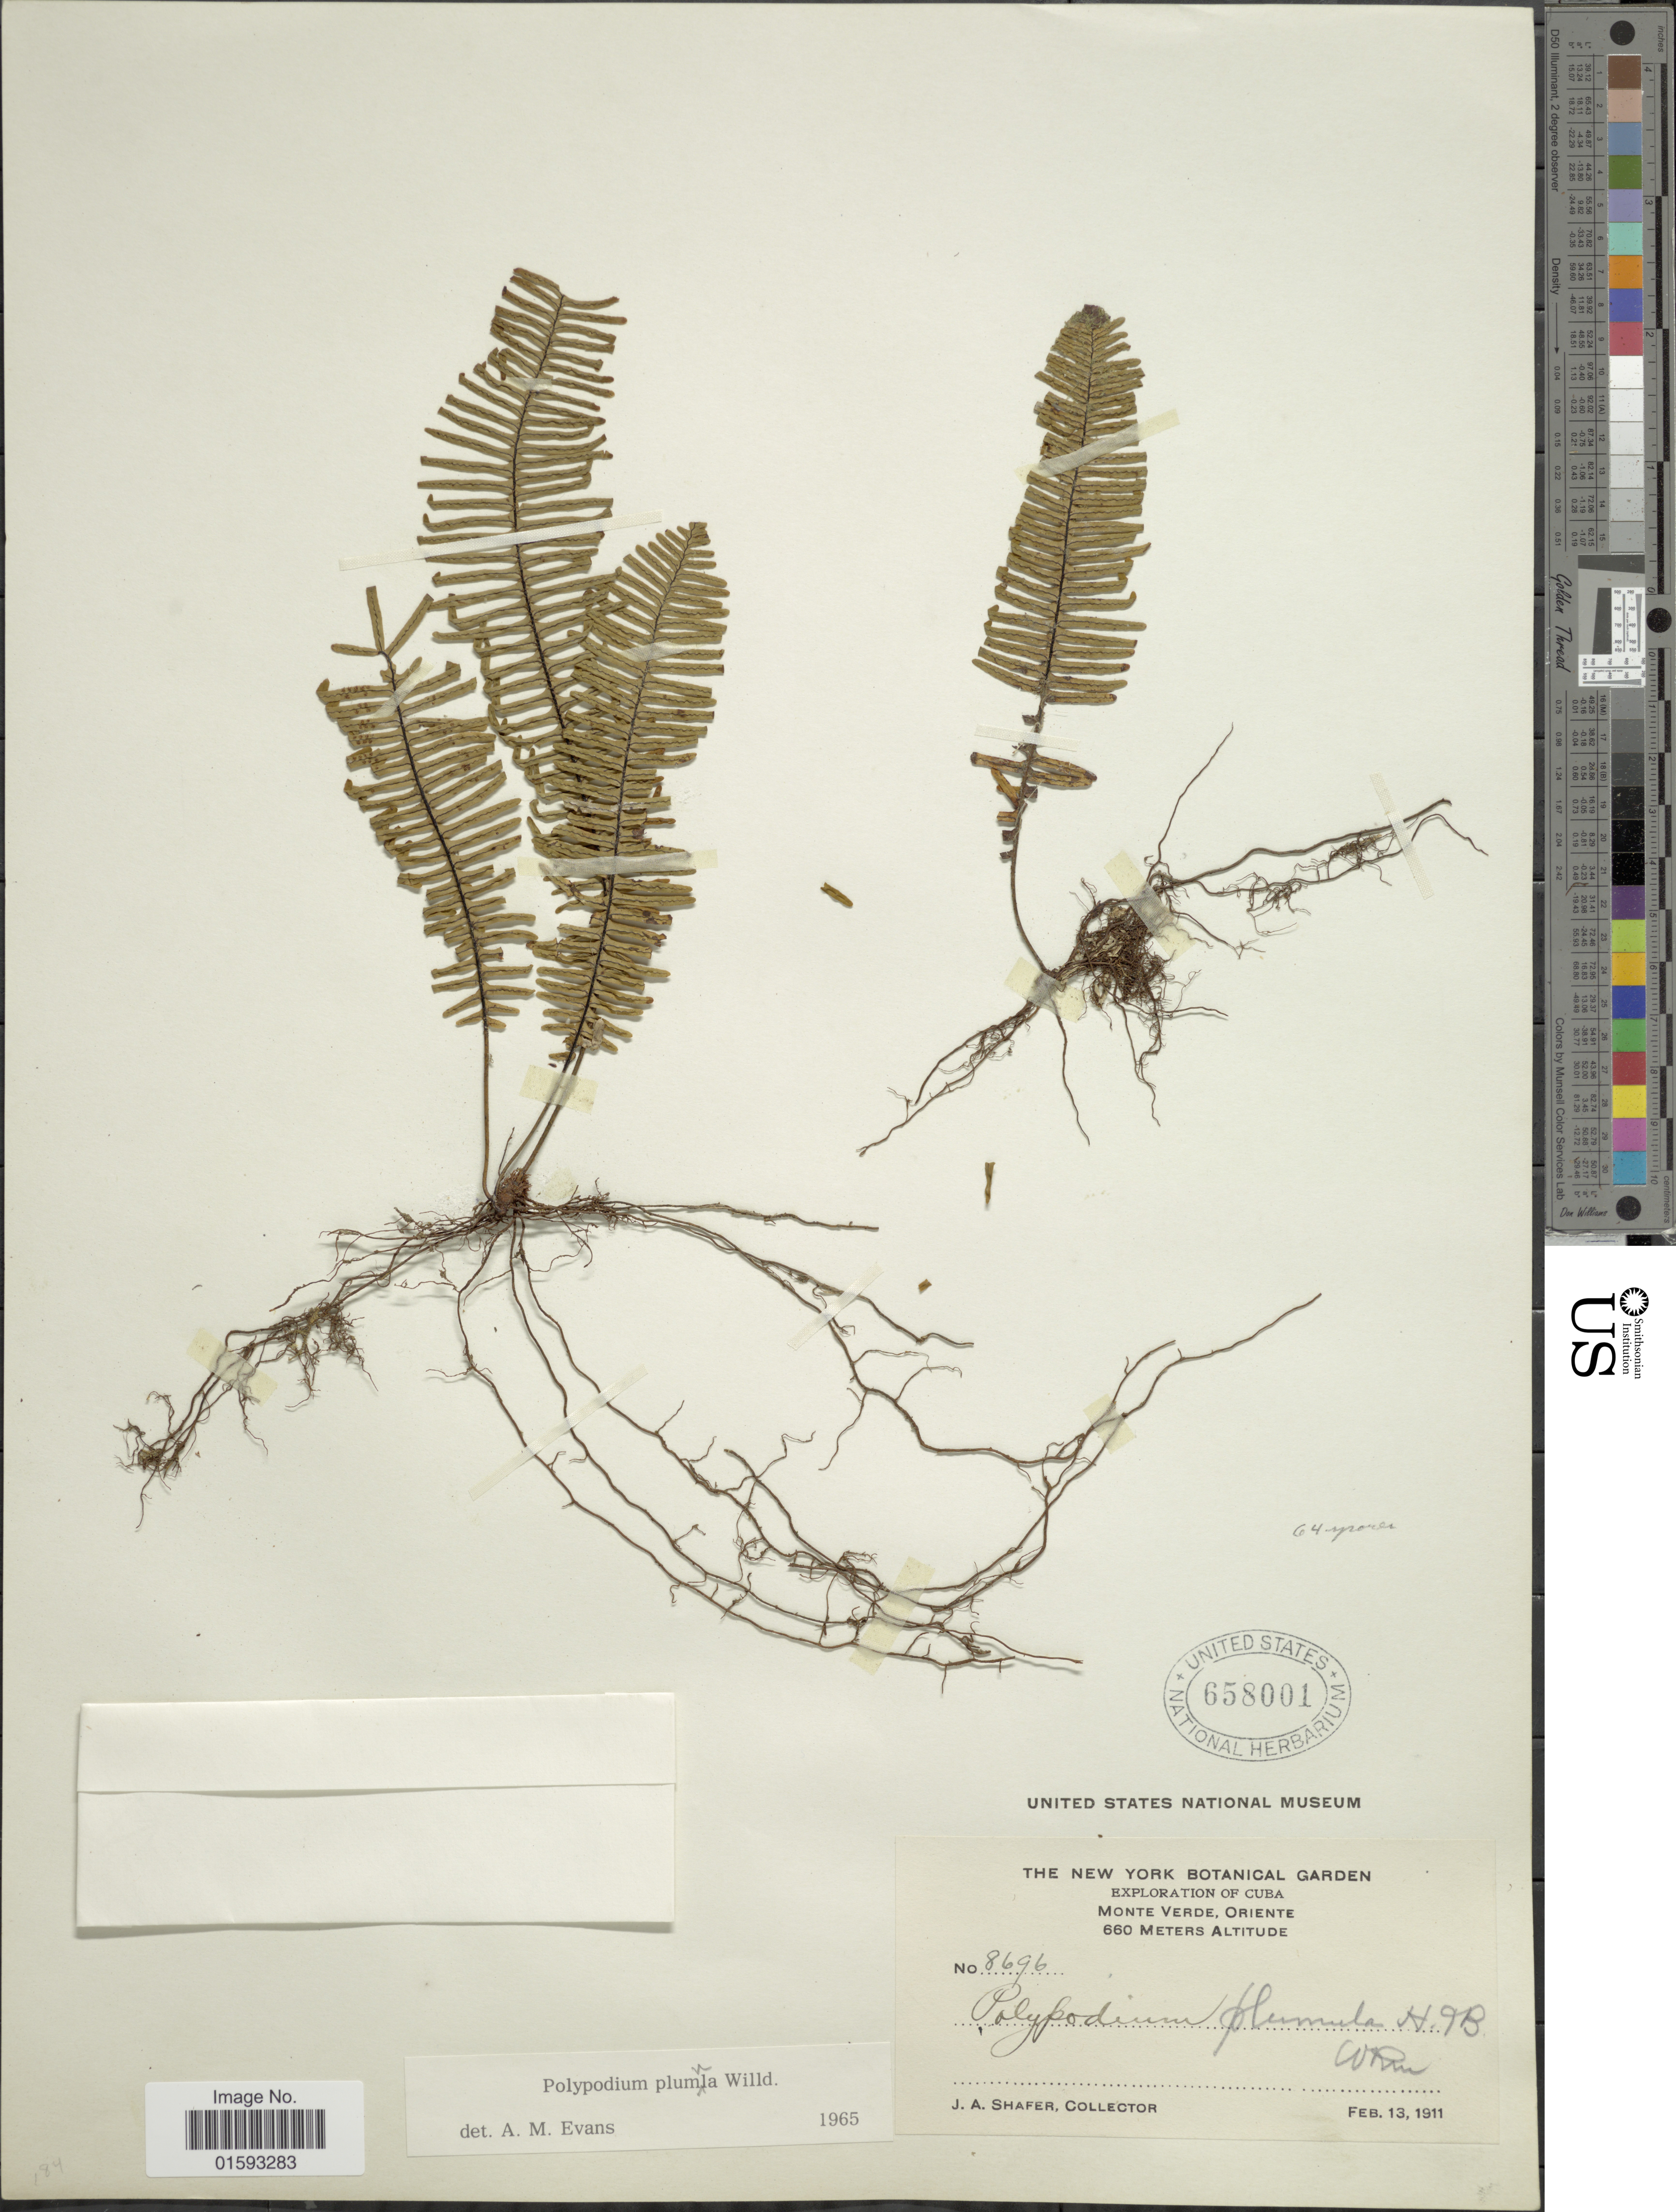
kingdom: Plantae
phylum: Tracheophyta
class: Polypodiopsida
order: Polypodiales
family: Polypodiaceae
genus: Pecluma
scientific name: Pecluma plumula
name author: (Humb. & Bonpl. ex Willd.) M.G. Price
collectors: J. A. Shafer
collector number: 8696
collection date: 1911-02-13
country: Cuba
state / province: Oriente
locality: Monte Verde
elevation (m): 660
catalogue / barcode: US 658001